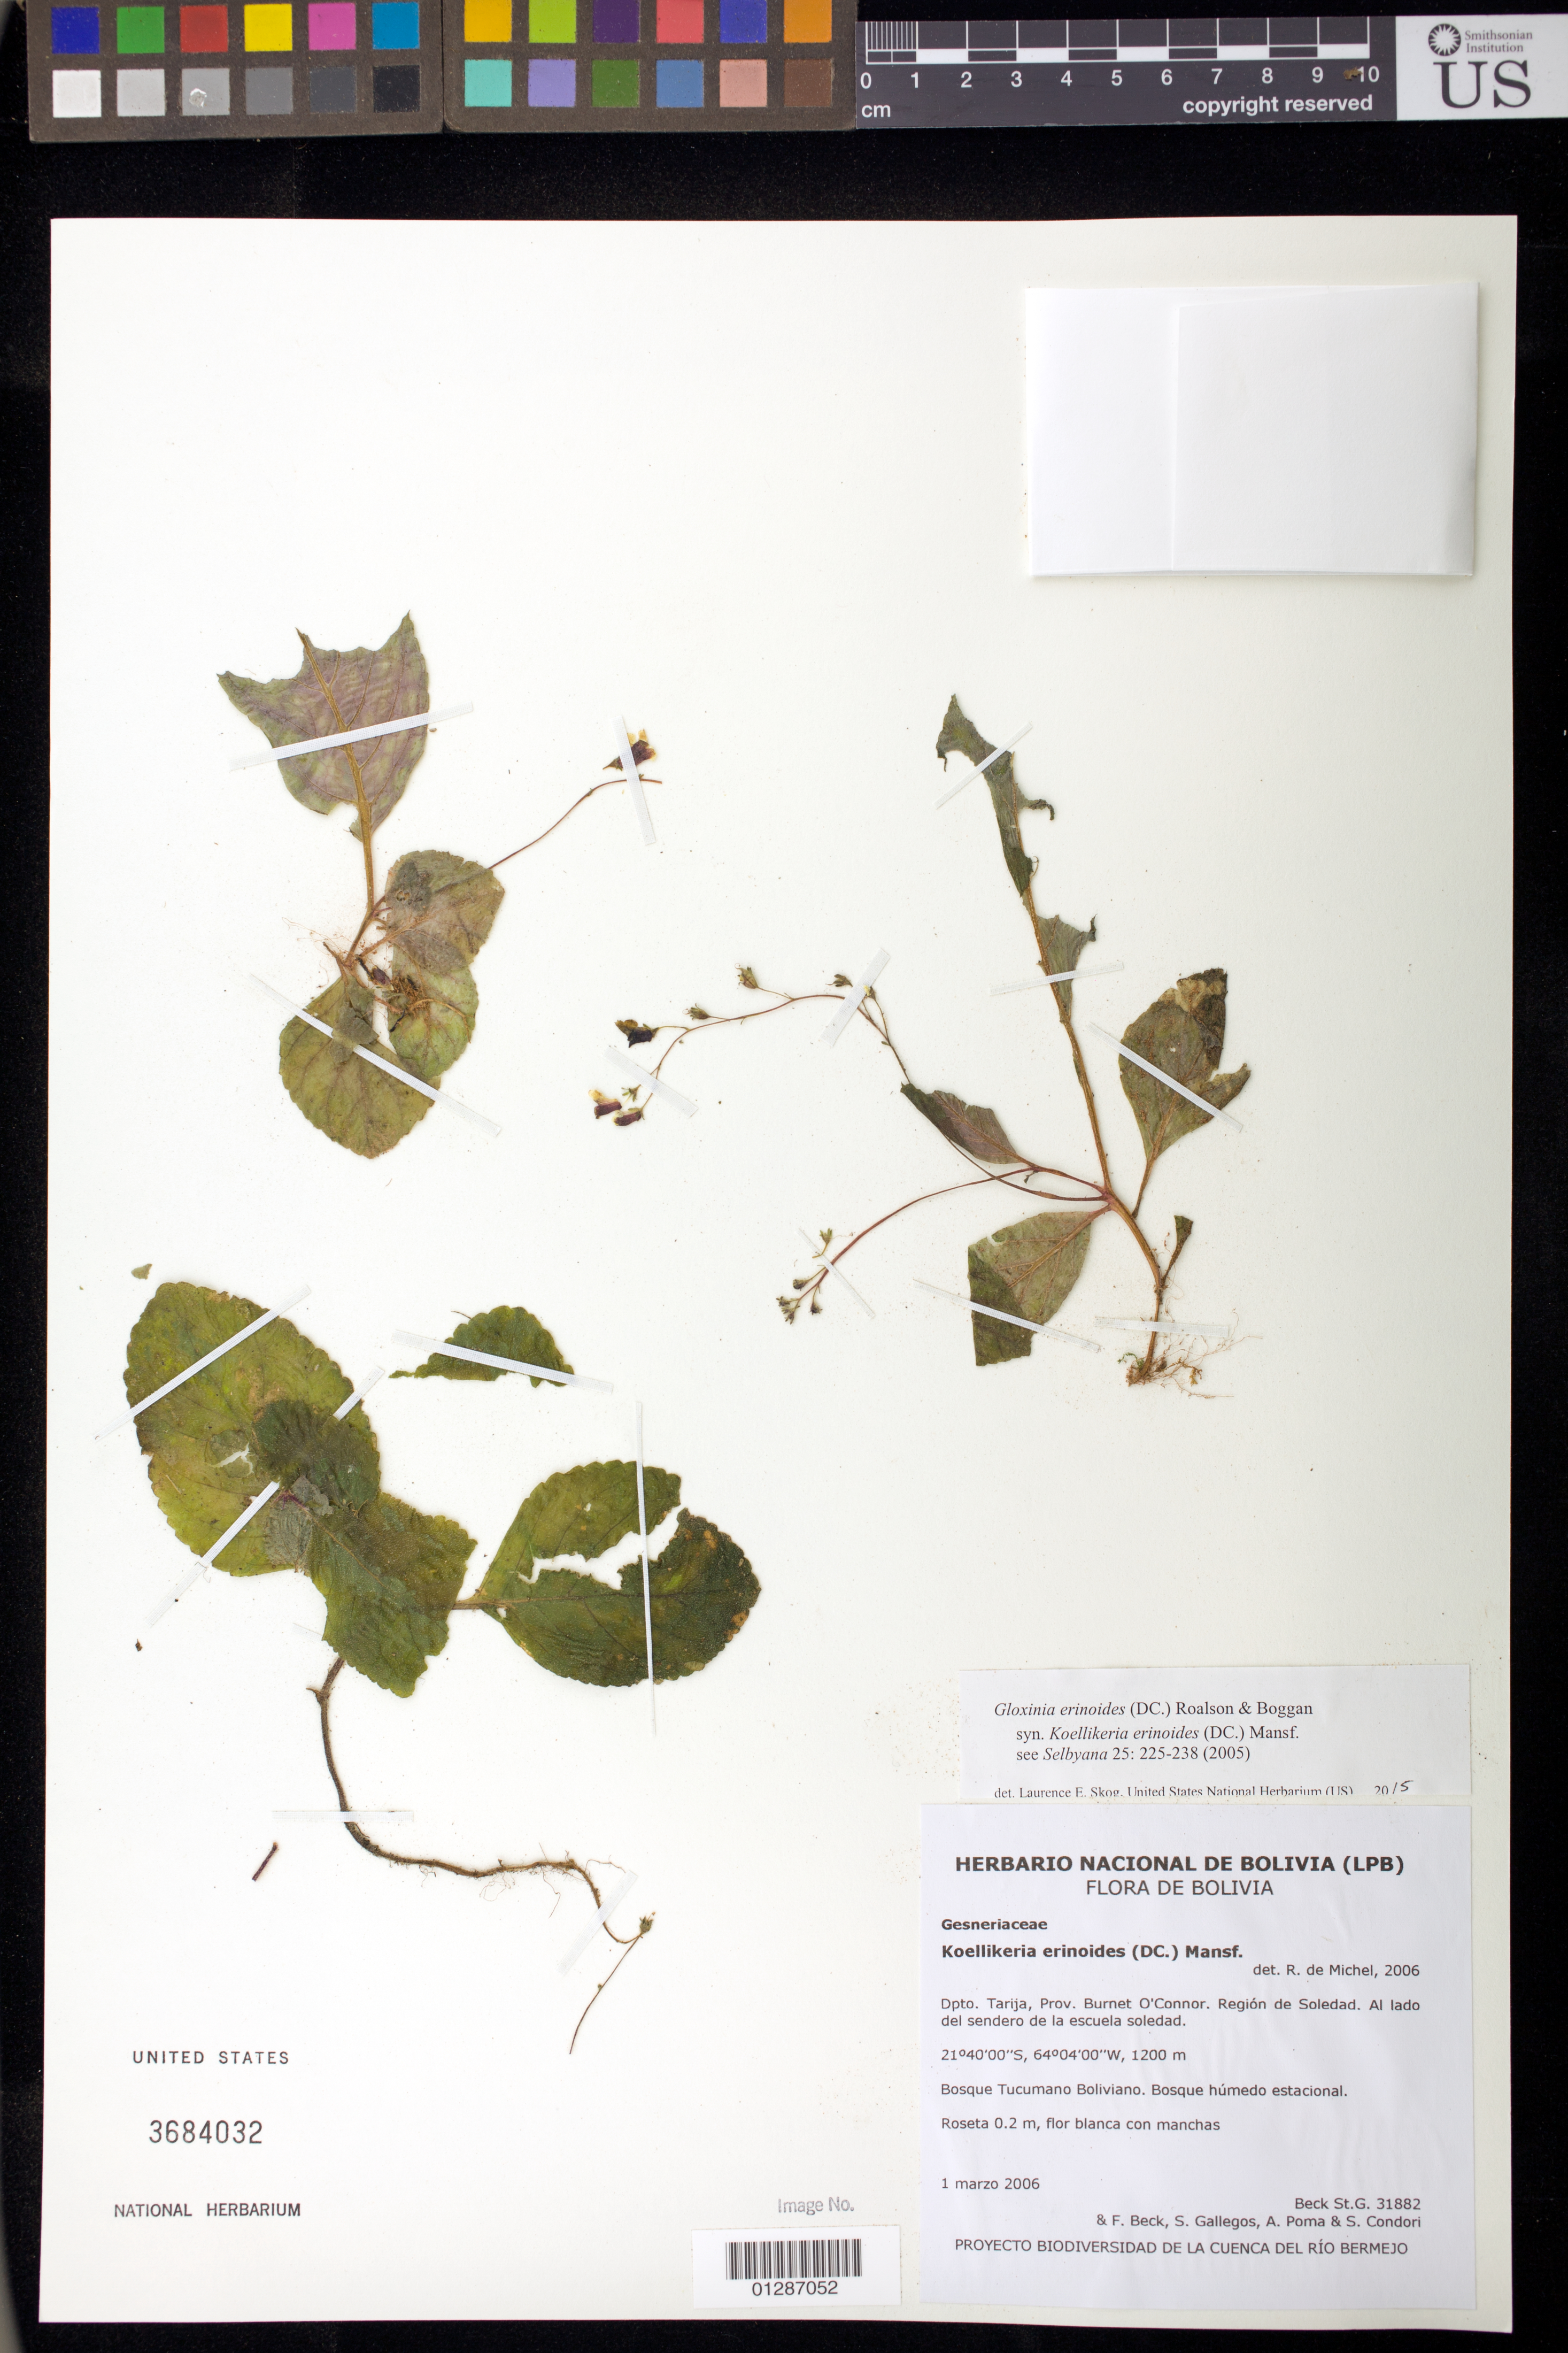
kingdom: Plantae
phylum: Tracheophyta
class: Magnoliopsida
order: Lamiales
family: Gesneriaceae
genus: Gloxinia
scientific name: Gloxinia erinoides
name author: (DC.) Roalson & Boggan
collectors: S. G. Beck, S. Gallegos, F. Beck, A. Poma & S. Condori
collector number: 31882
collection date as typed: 1 Mar 2006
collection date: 2006-03-01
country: Bolivia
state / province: Tarija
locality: Prov. Burnet O'Connor. Region Soledad.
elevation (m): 1200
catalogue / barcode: US 3684032